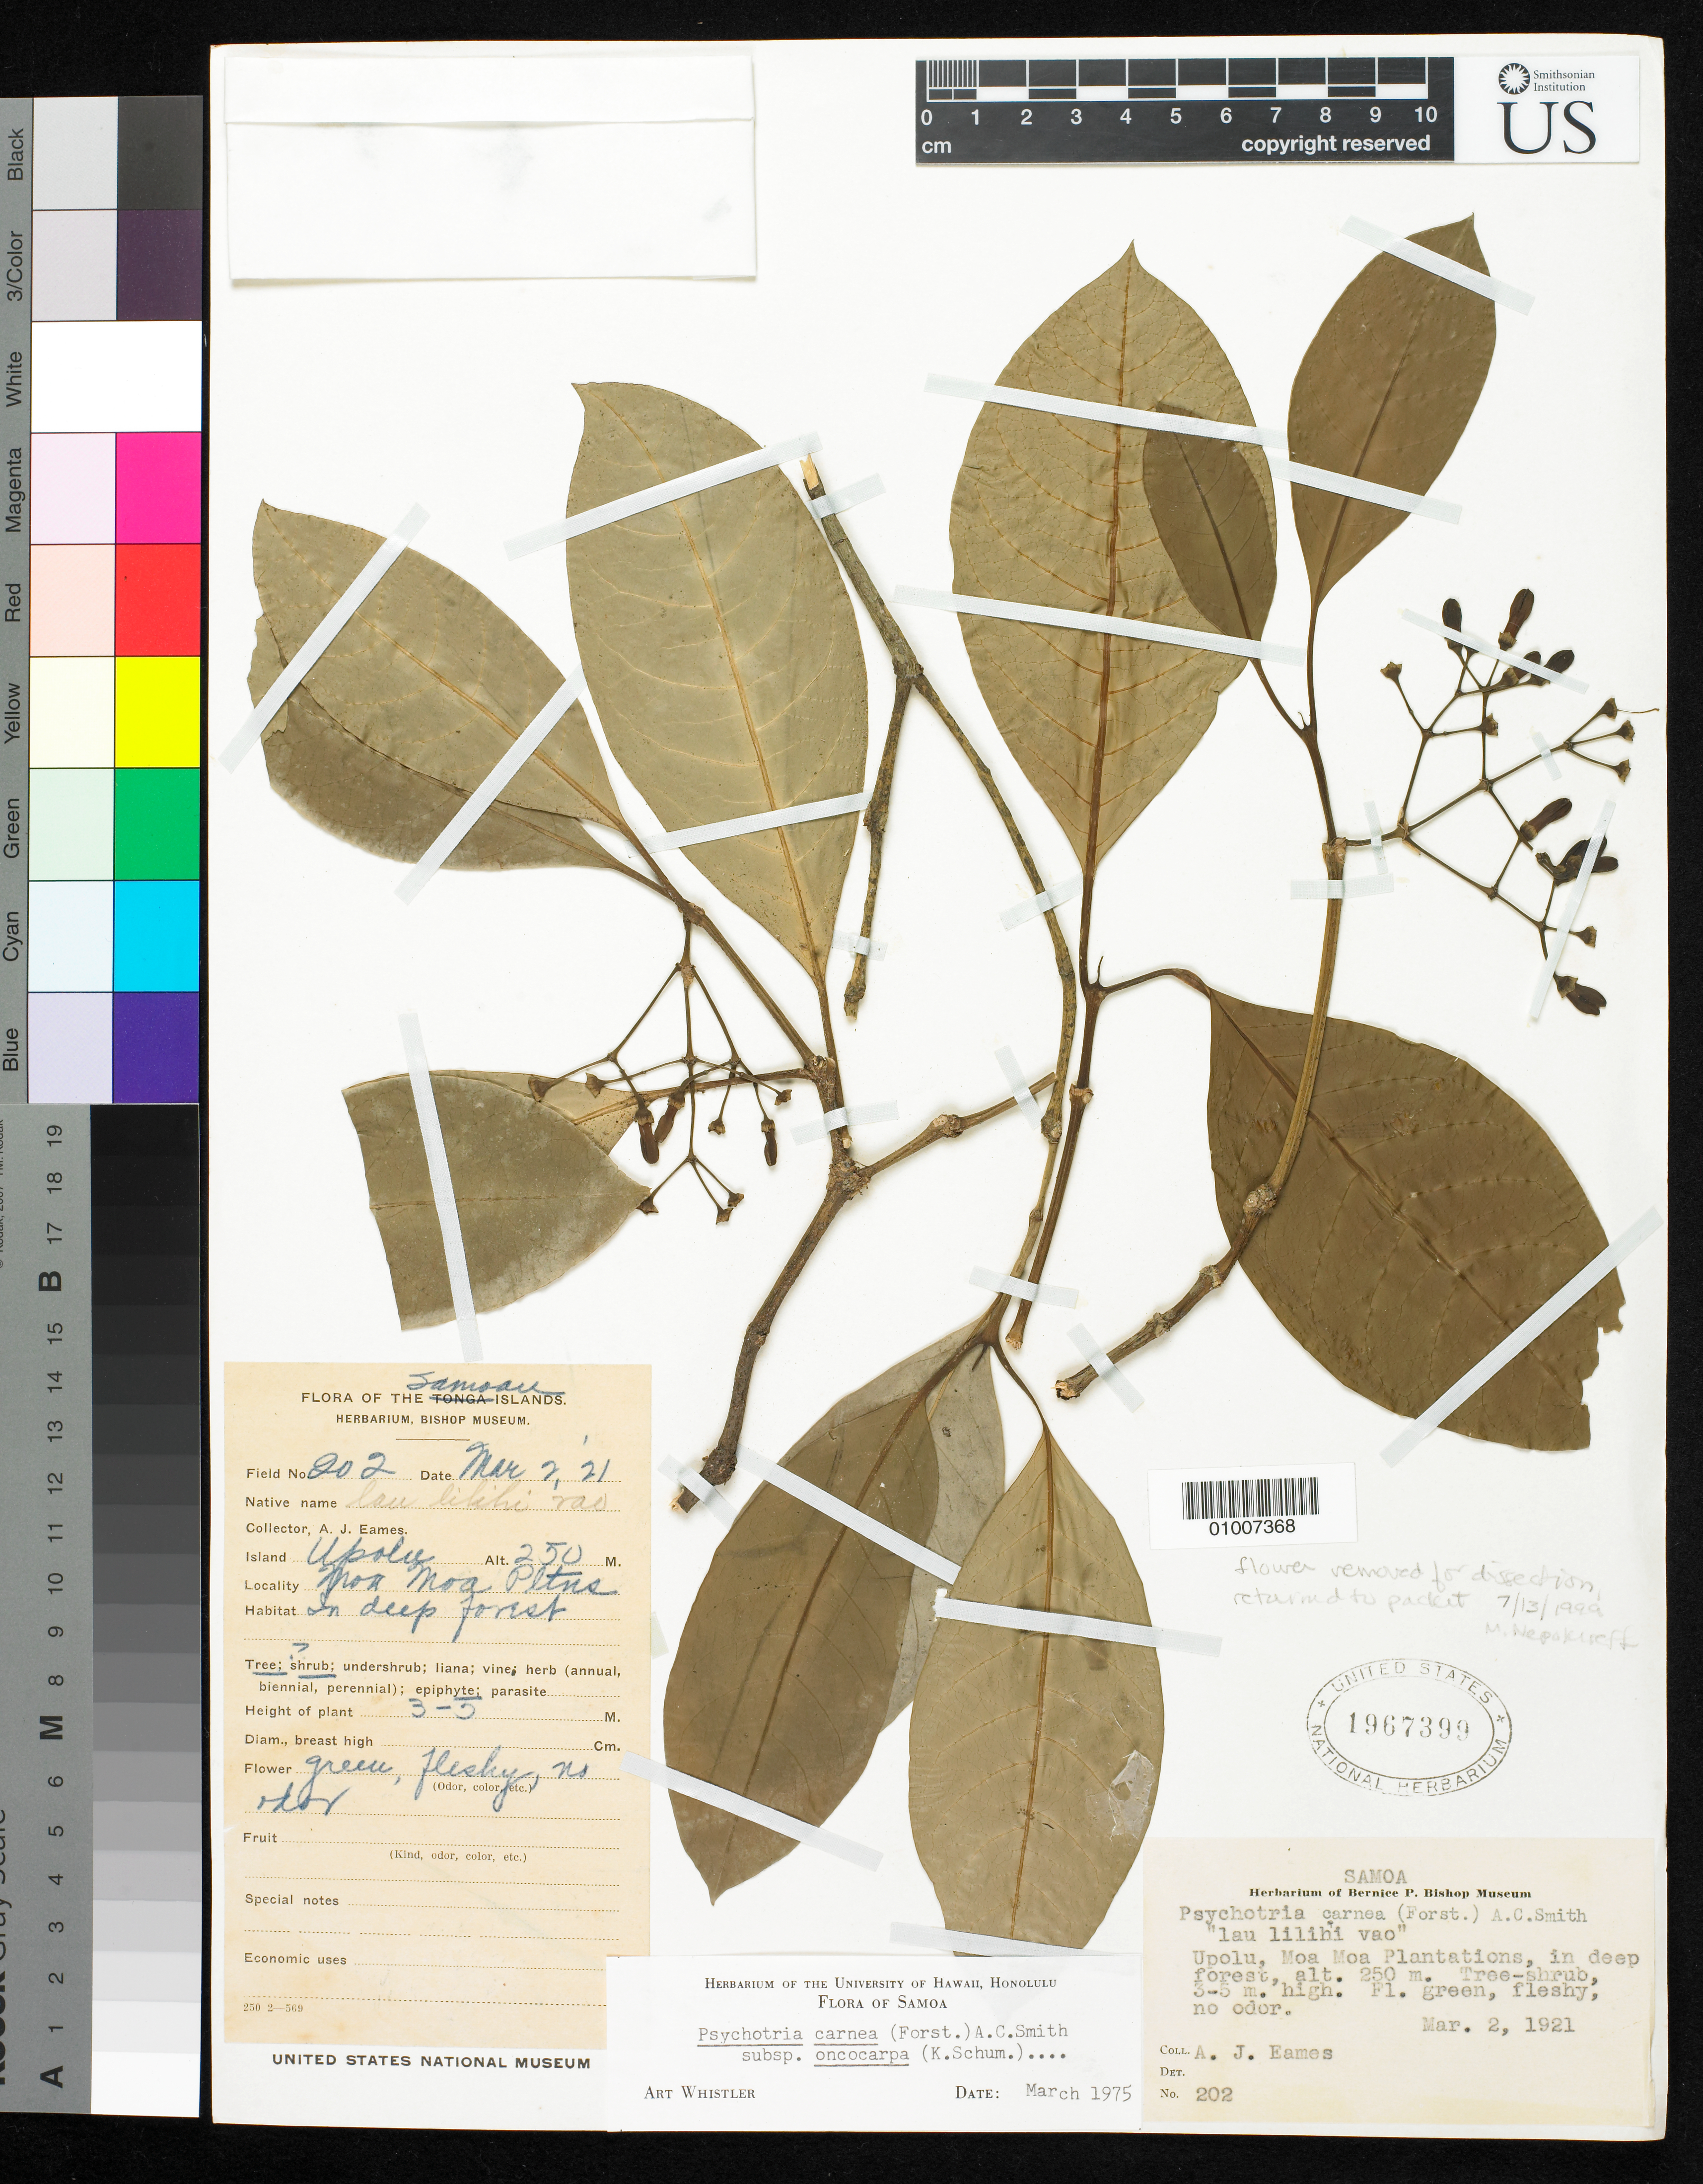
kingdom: Plantae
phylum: Tracheophyta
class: Magnoliopsida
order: Gentianales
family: Rubiaceae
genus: Psychotria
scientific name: Psychotria carnea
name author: (G. Forst.) A.C. Sm.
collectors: A. J. Eames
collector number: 202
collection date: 1921-03-02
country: Samoa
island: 'Upolu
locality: Moa Moa Plantations, in deep forest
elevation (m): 250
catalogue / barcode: US 1967399